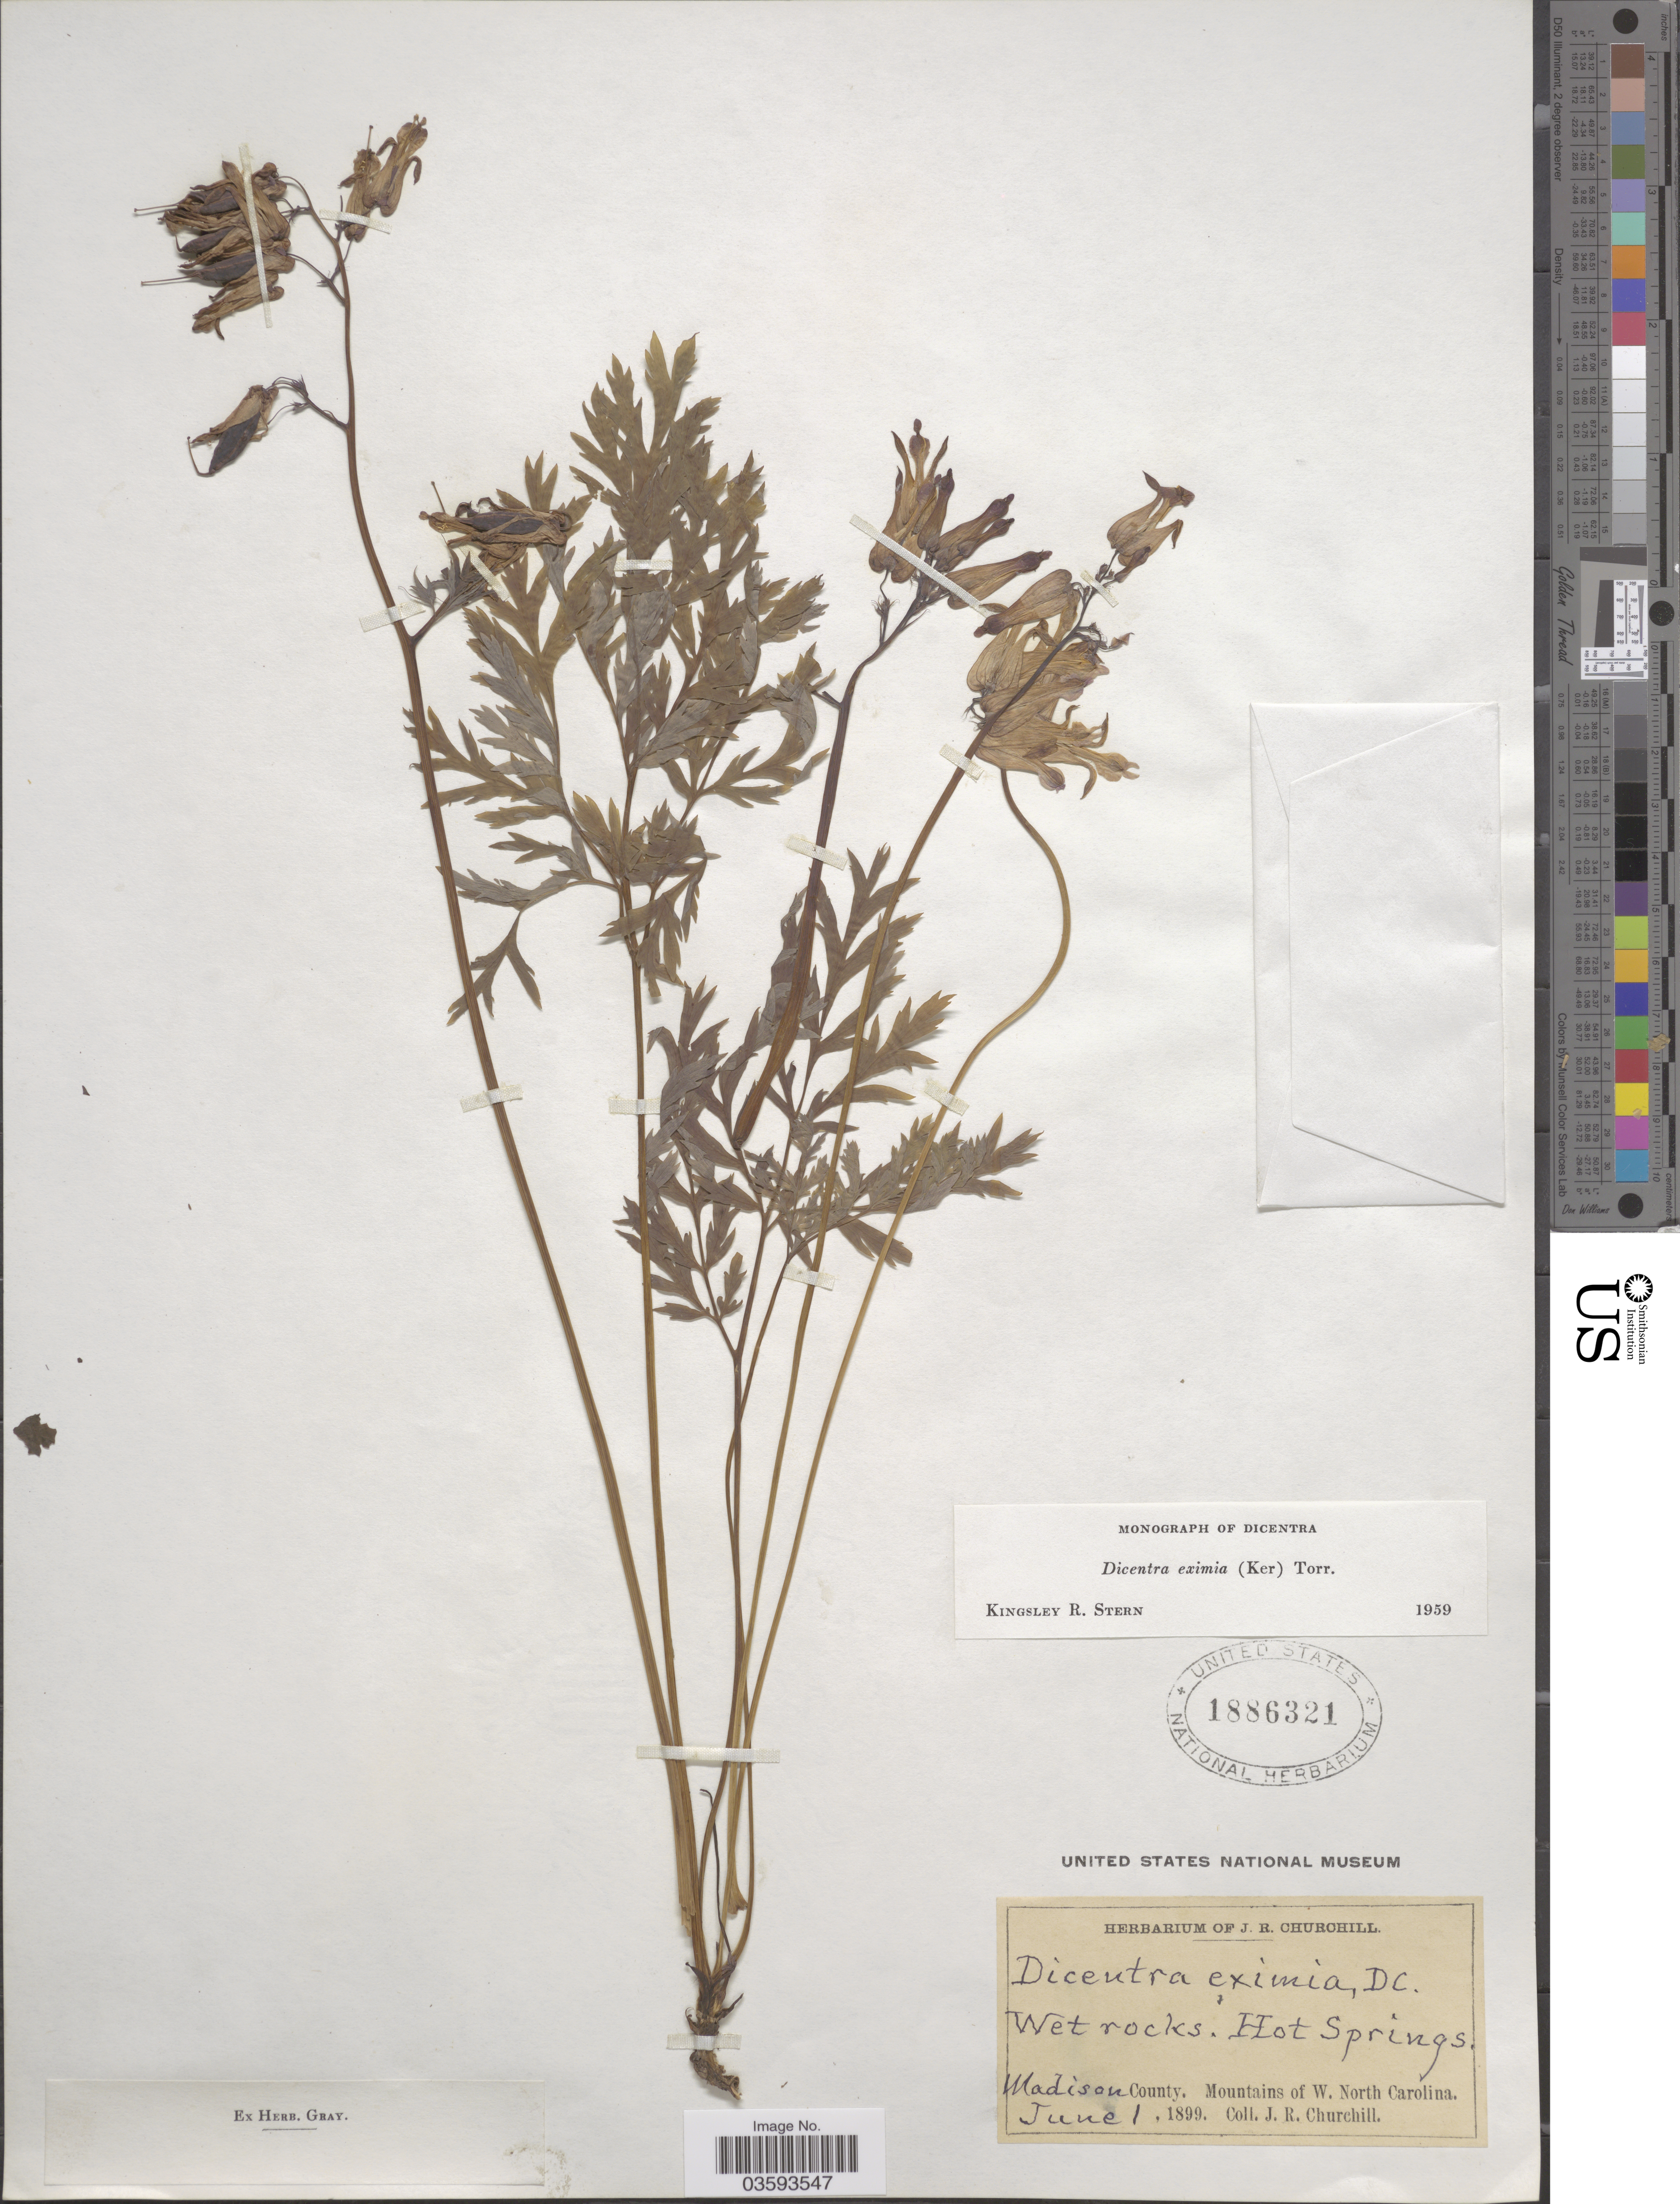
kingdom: Plantae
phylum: Tracheophyta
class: Magnoliopsida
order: Ranunculales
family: Papaveraceae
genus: Dicentra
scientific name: Dicentra eximia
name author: (Ker Gawl.) Torr.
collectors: J. Churchill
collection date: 1899-06-01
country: United States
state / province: North Carolina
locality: Hot Springs. Madison County. Mountains of W. North Carolina.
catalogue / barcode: US 1886321